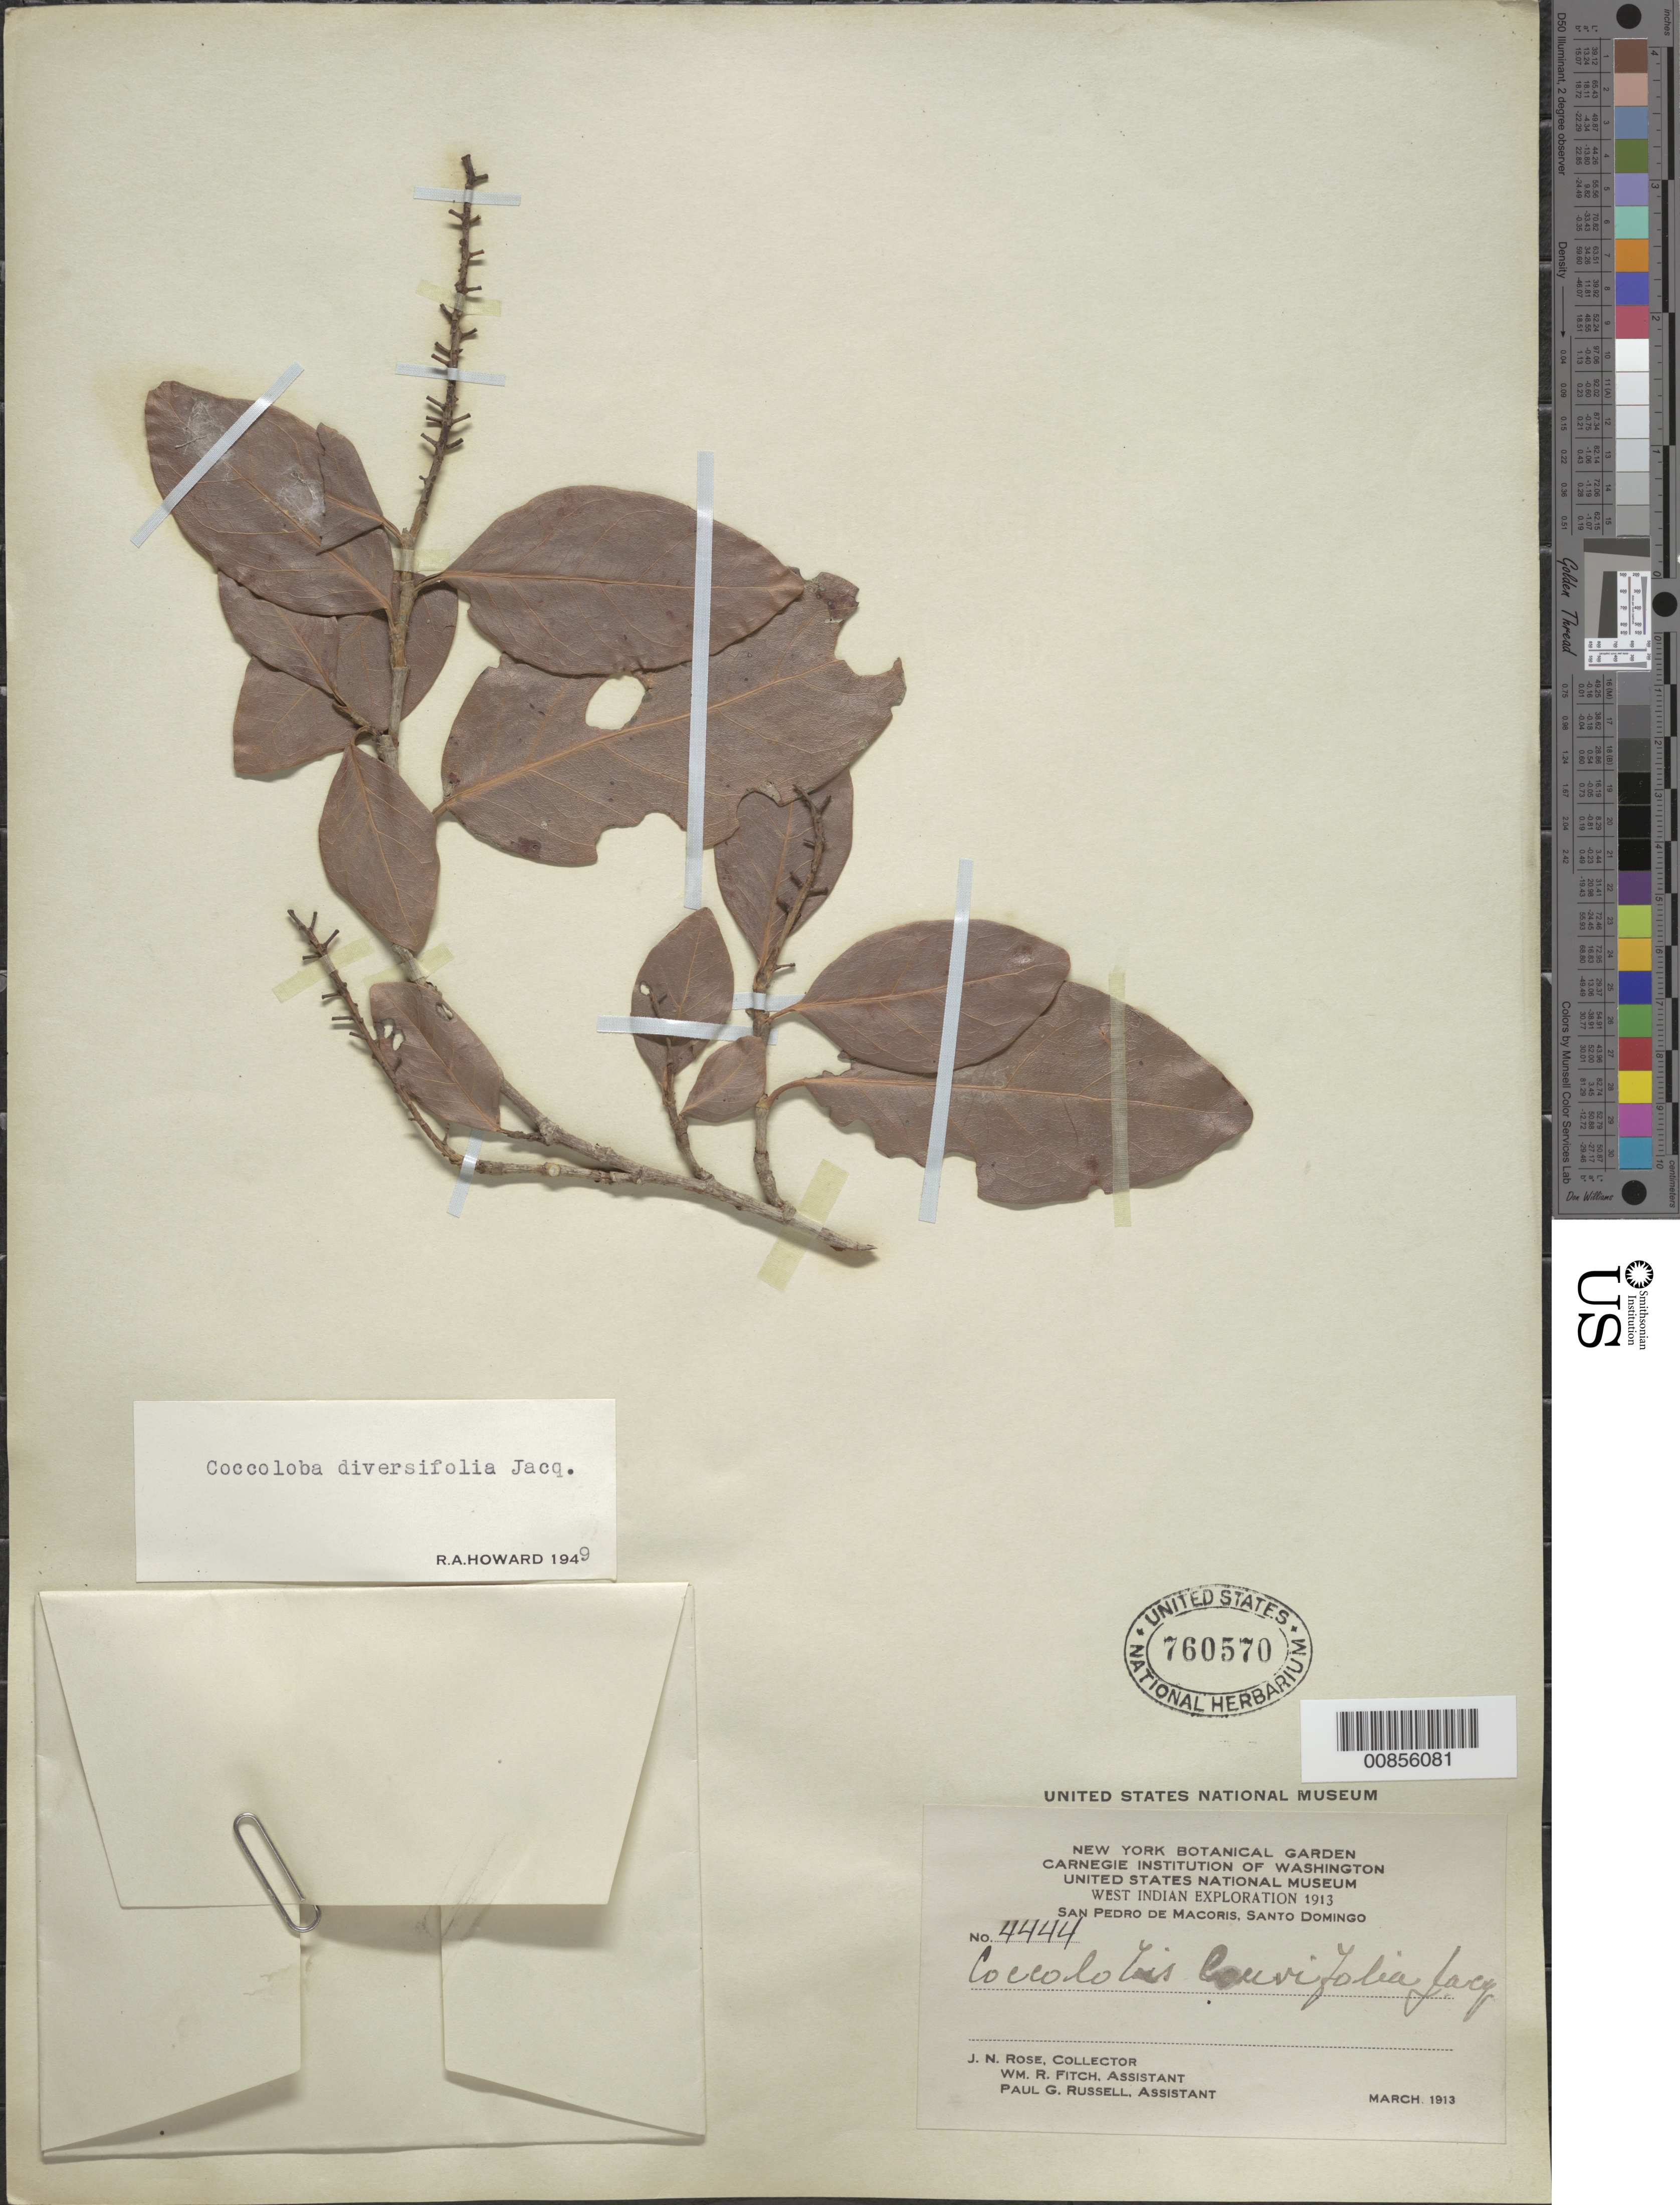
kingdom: Plantae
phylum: Tracheophyta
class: Magnoliopsida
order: Caryophyllales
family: Polygonaceae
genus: Coccoloba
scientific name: Coccoloba diversifolia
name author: Jacq.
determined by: Howard, R. A.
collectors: J. N. Rose, W. R. Fitch & P. G. Russell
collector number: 4444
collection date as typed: Mar 1913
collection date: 1913-03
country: Dominican Republic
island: Hispaniola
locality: San Pedro de Macoris, Santo Domingo.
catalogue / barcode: US 760570